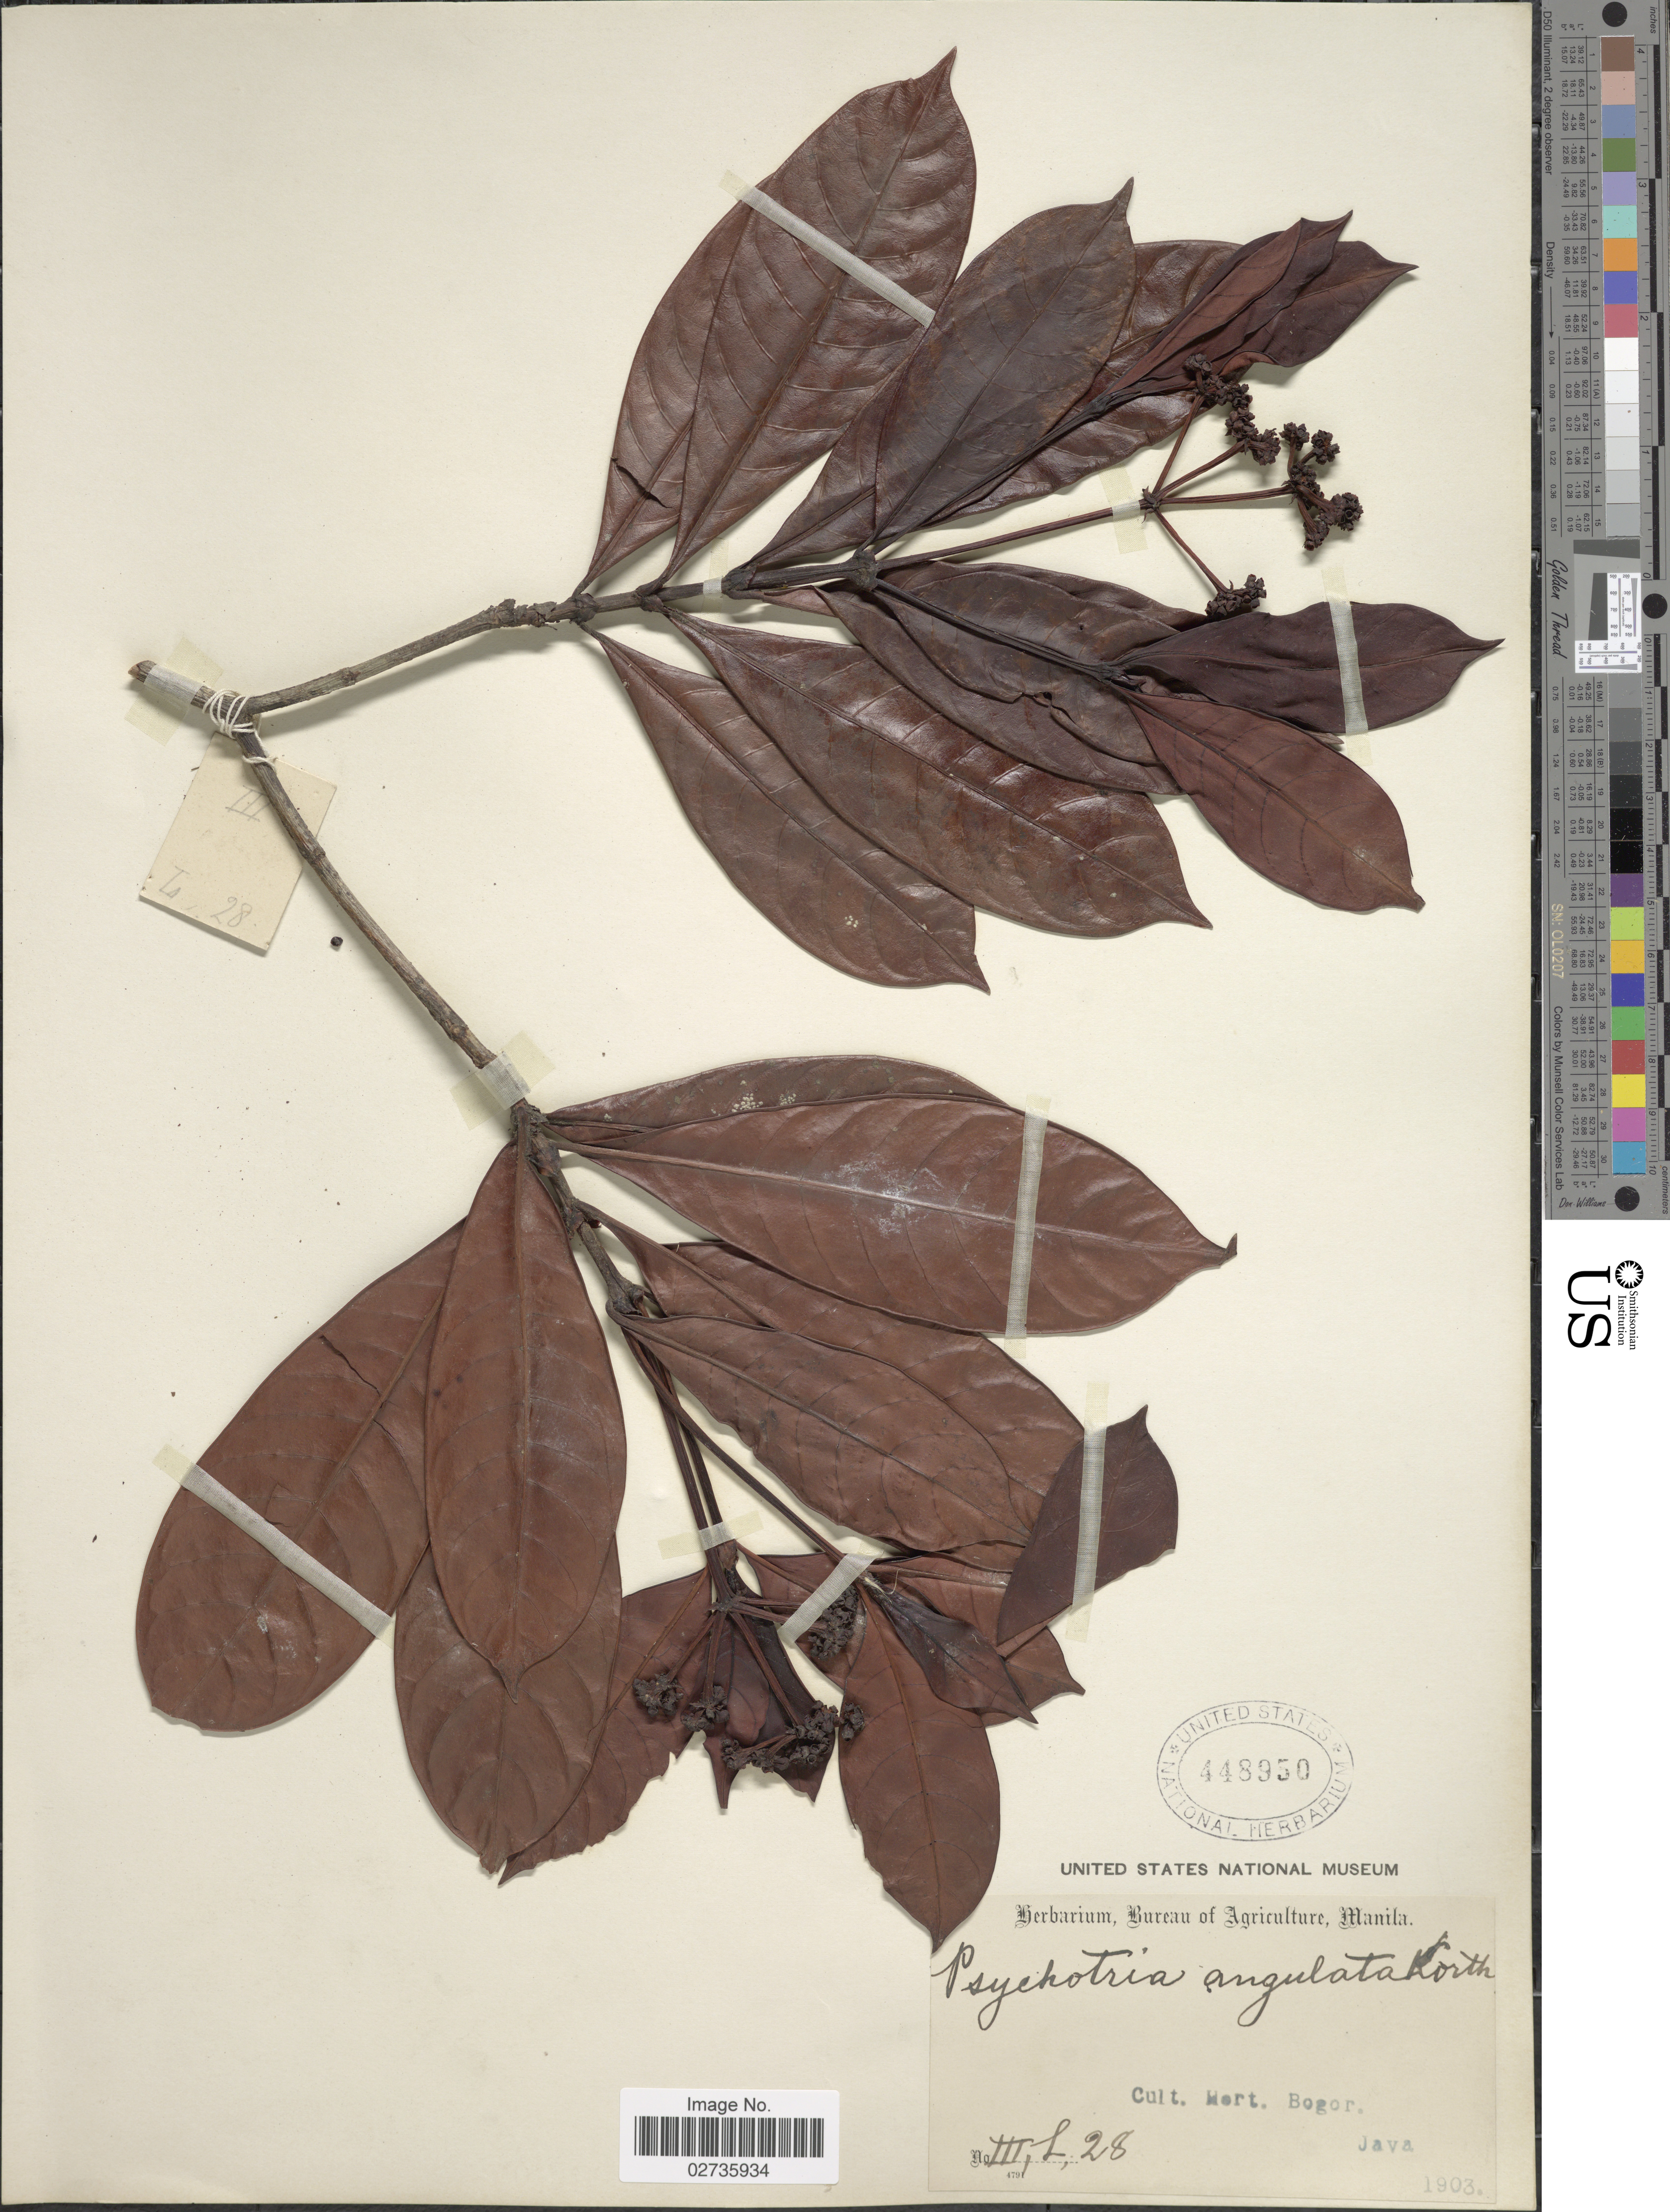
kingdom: Plantae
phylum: Tracheophyta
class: Magnoliopsida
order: Gentianales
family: Rubiaceae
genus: Psychotria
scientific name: Psychotria angulata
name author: Korth.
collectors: ex Herb. Bur. Agric. Manila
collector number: III, L, 28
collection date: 1903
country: Indonesia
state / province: Java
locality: Cult. Hort Bogor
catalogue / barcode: US 448950